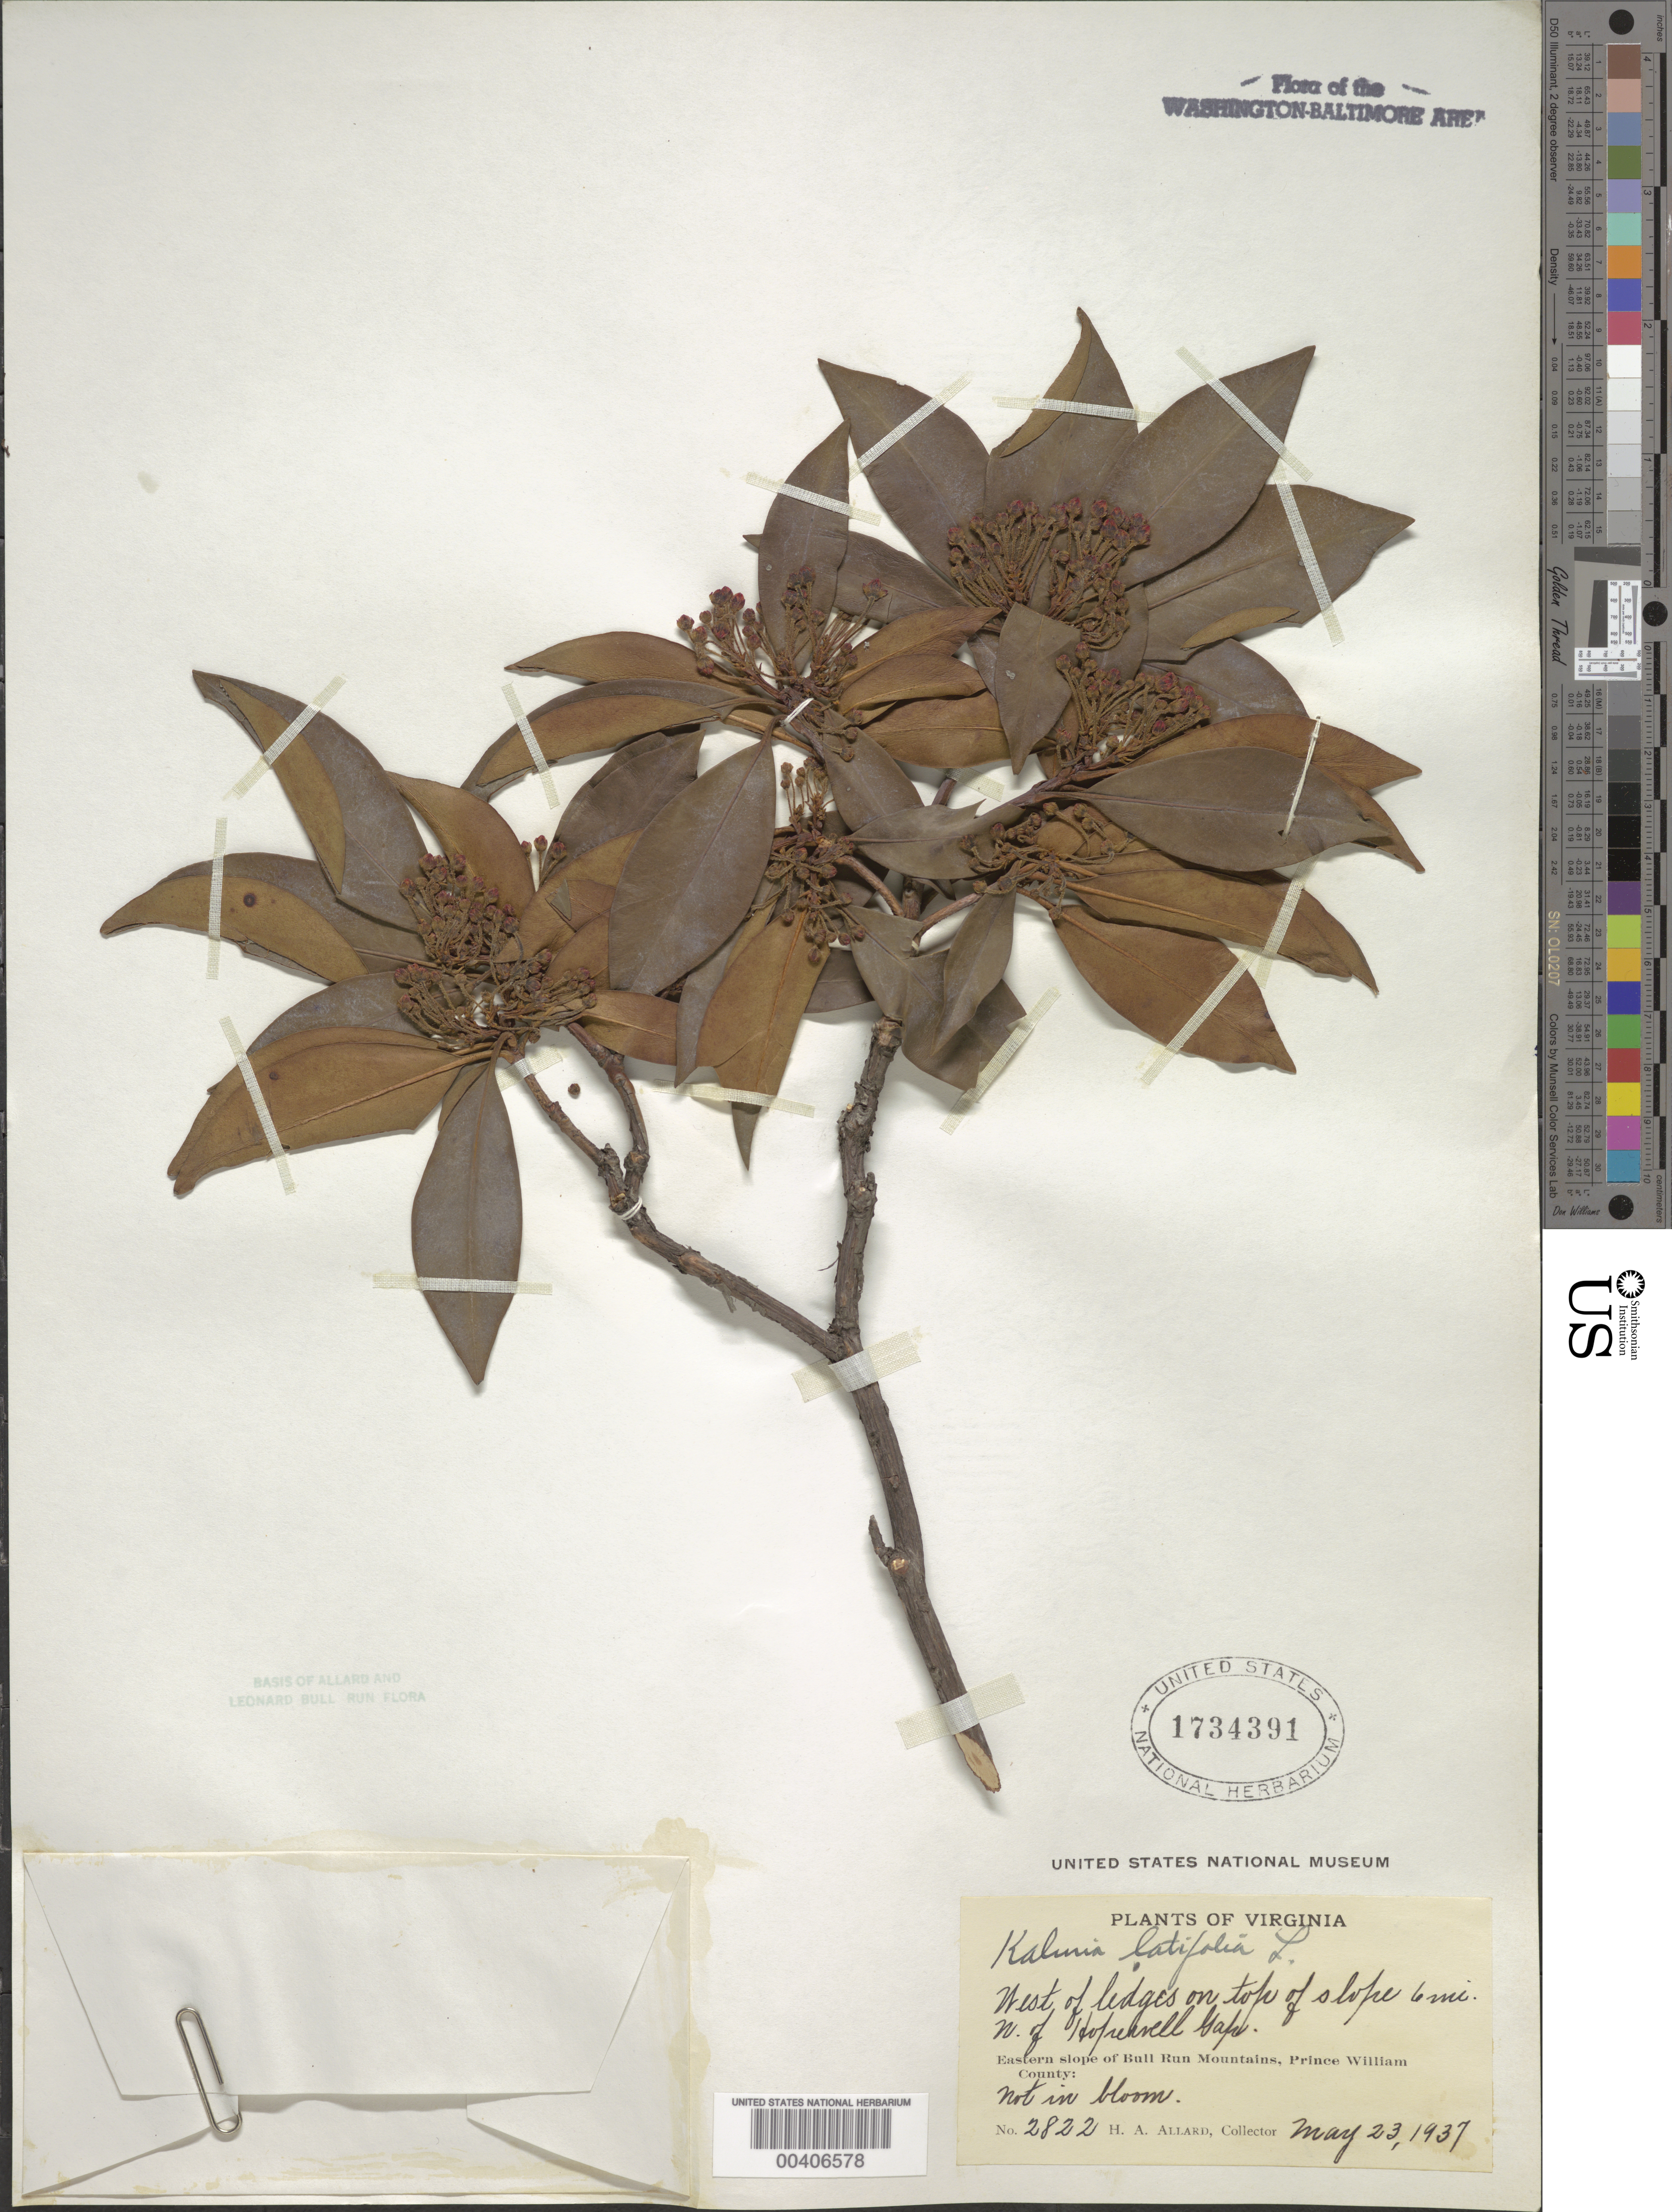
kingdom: Plantae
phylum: Tracheophyta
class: Magnoliopsida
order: Ericales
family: Ericaceae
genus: Kalmia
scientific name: Kalmia latifolia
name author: L.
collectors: H. A. Allard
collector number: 2822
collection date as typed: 23 May 1937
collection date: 1937-05-23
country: United States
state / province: Virginia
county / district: Prince William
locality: North of Hopewell Gap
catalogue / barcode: US 1734391